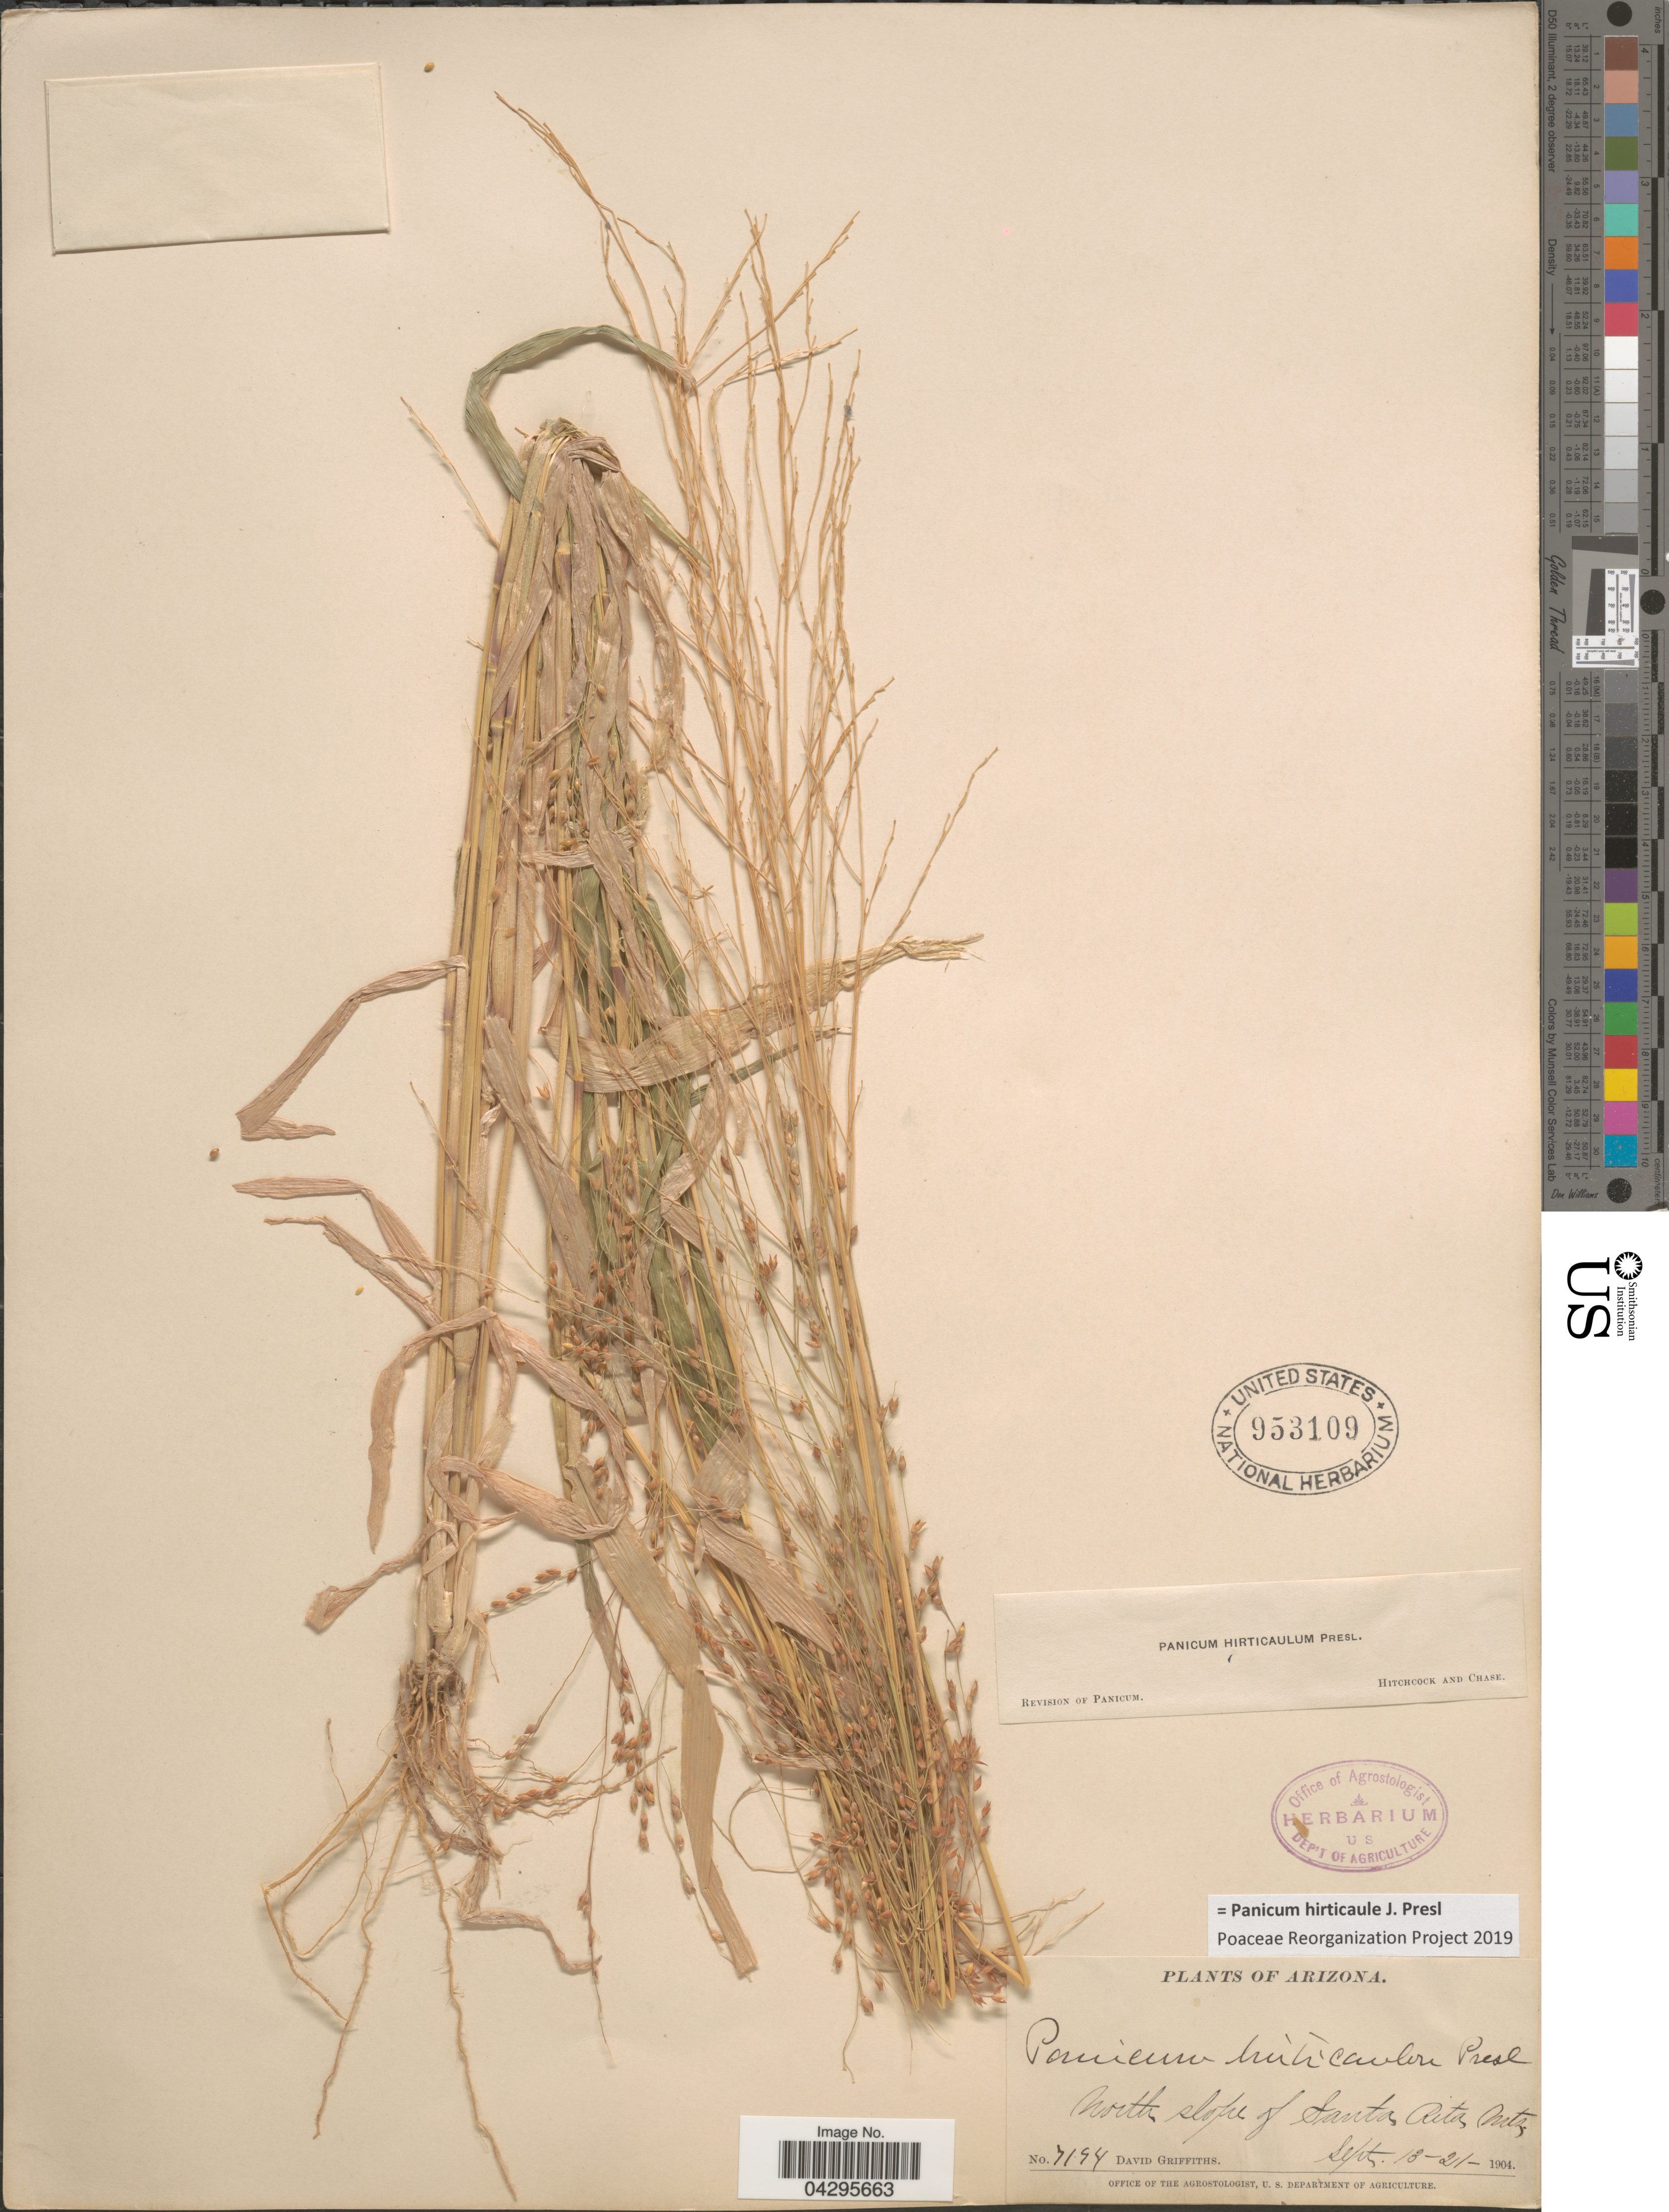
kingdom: Plantae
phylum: Tracheophyta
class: Liliopsida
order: Poales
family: Poaceae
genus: Panicum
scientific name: Panicum hirticaule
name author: J. Presl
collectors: D. Griffiths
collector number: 7194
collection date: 1904-09-13/1904-09-21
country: United States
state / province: Arizona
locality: North slope of Santa Rita Mts.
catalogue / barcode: US 953109